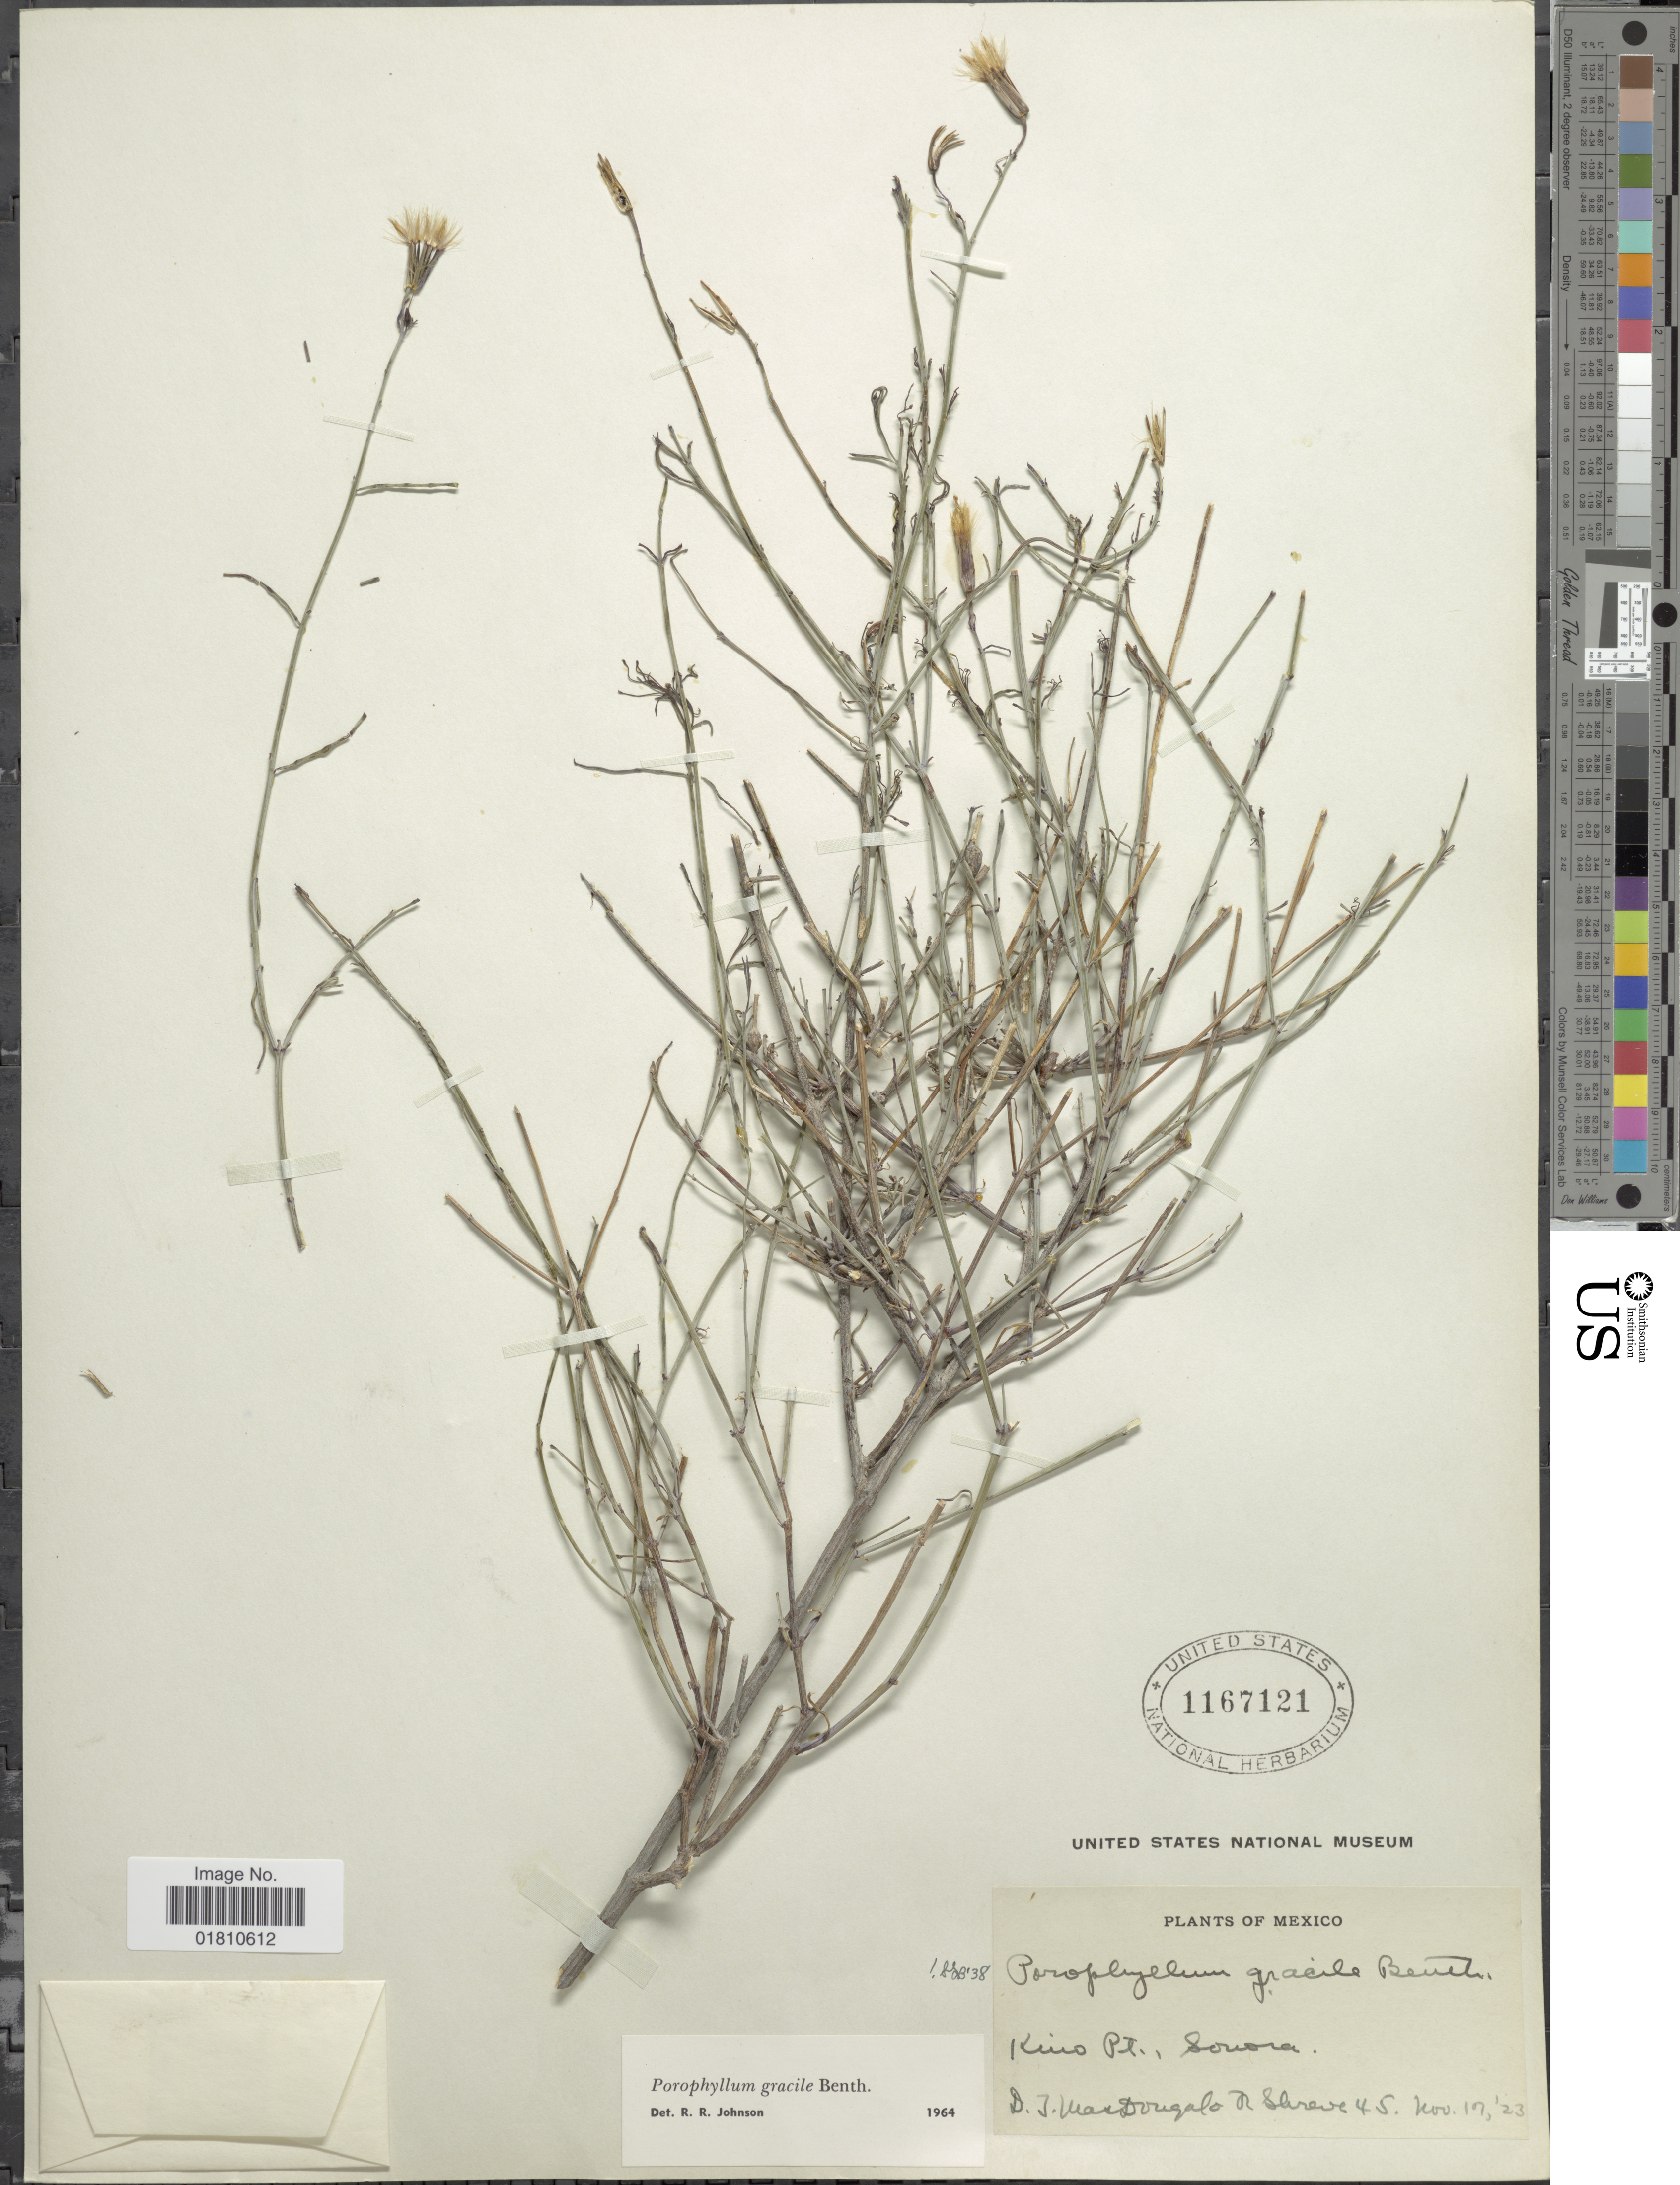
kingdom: Plantae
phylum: Tracheophyta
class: Magnoliopsida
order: Asterales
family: Asteraceae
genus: Porophyllum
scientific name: Porophyllum gracile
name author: Benth.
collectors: D. T. MacDougal & R. Shreve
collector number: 45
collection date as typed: Transcribed d/m/y: 17/11/23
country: Mexico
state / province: Sonora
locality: Kino Pt.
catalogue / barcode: US 1167121